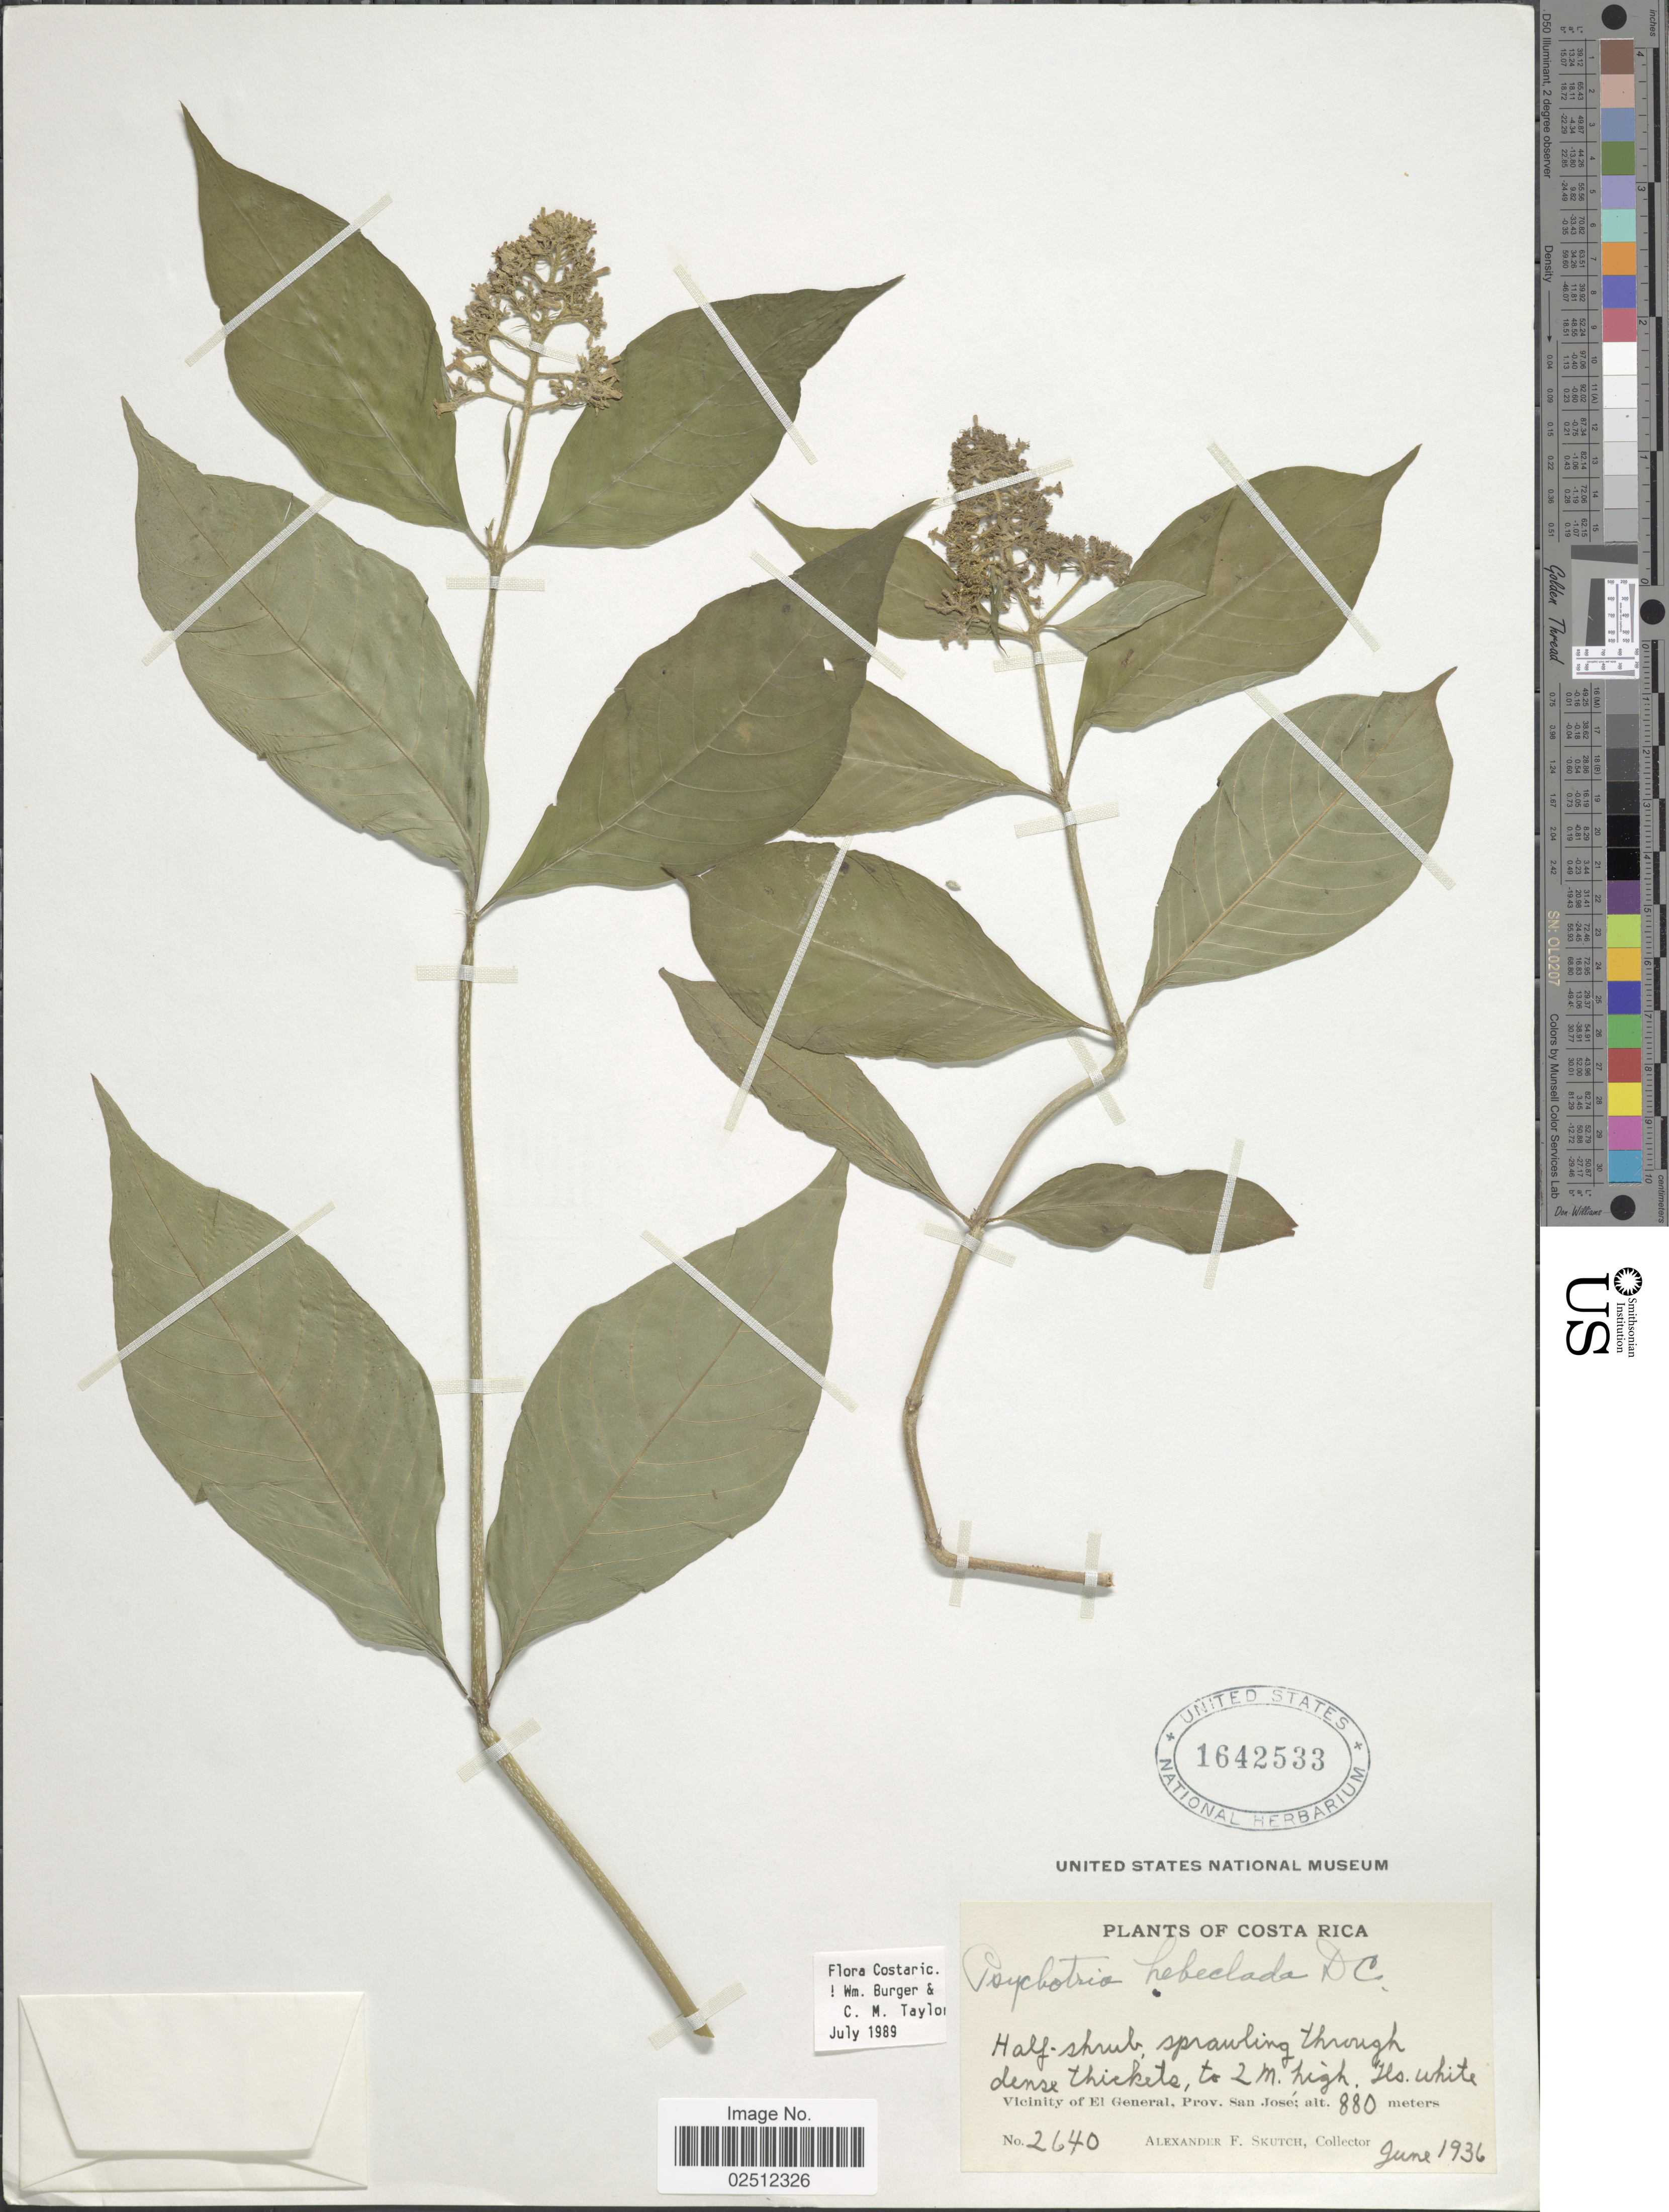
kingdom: Plantae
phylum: Tracheophyta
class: Magnoliopsida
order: Gentianales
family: Rubiaceae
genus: Psychotria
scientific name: Psychotria hebeclada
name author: DC.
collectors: A. F. Skutch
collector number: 2640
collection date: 1936-06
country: Costa Rica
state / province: San José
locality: Sprawling through dense thickets, Vicinity of El General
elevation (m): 880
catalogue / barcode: US 1642533